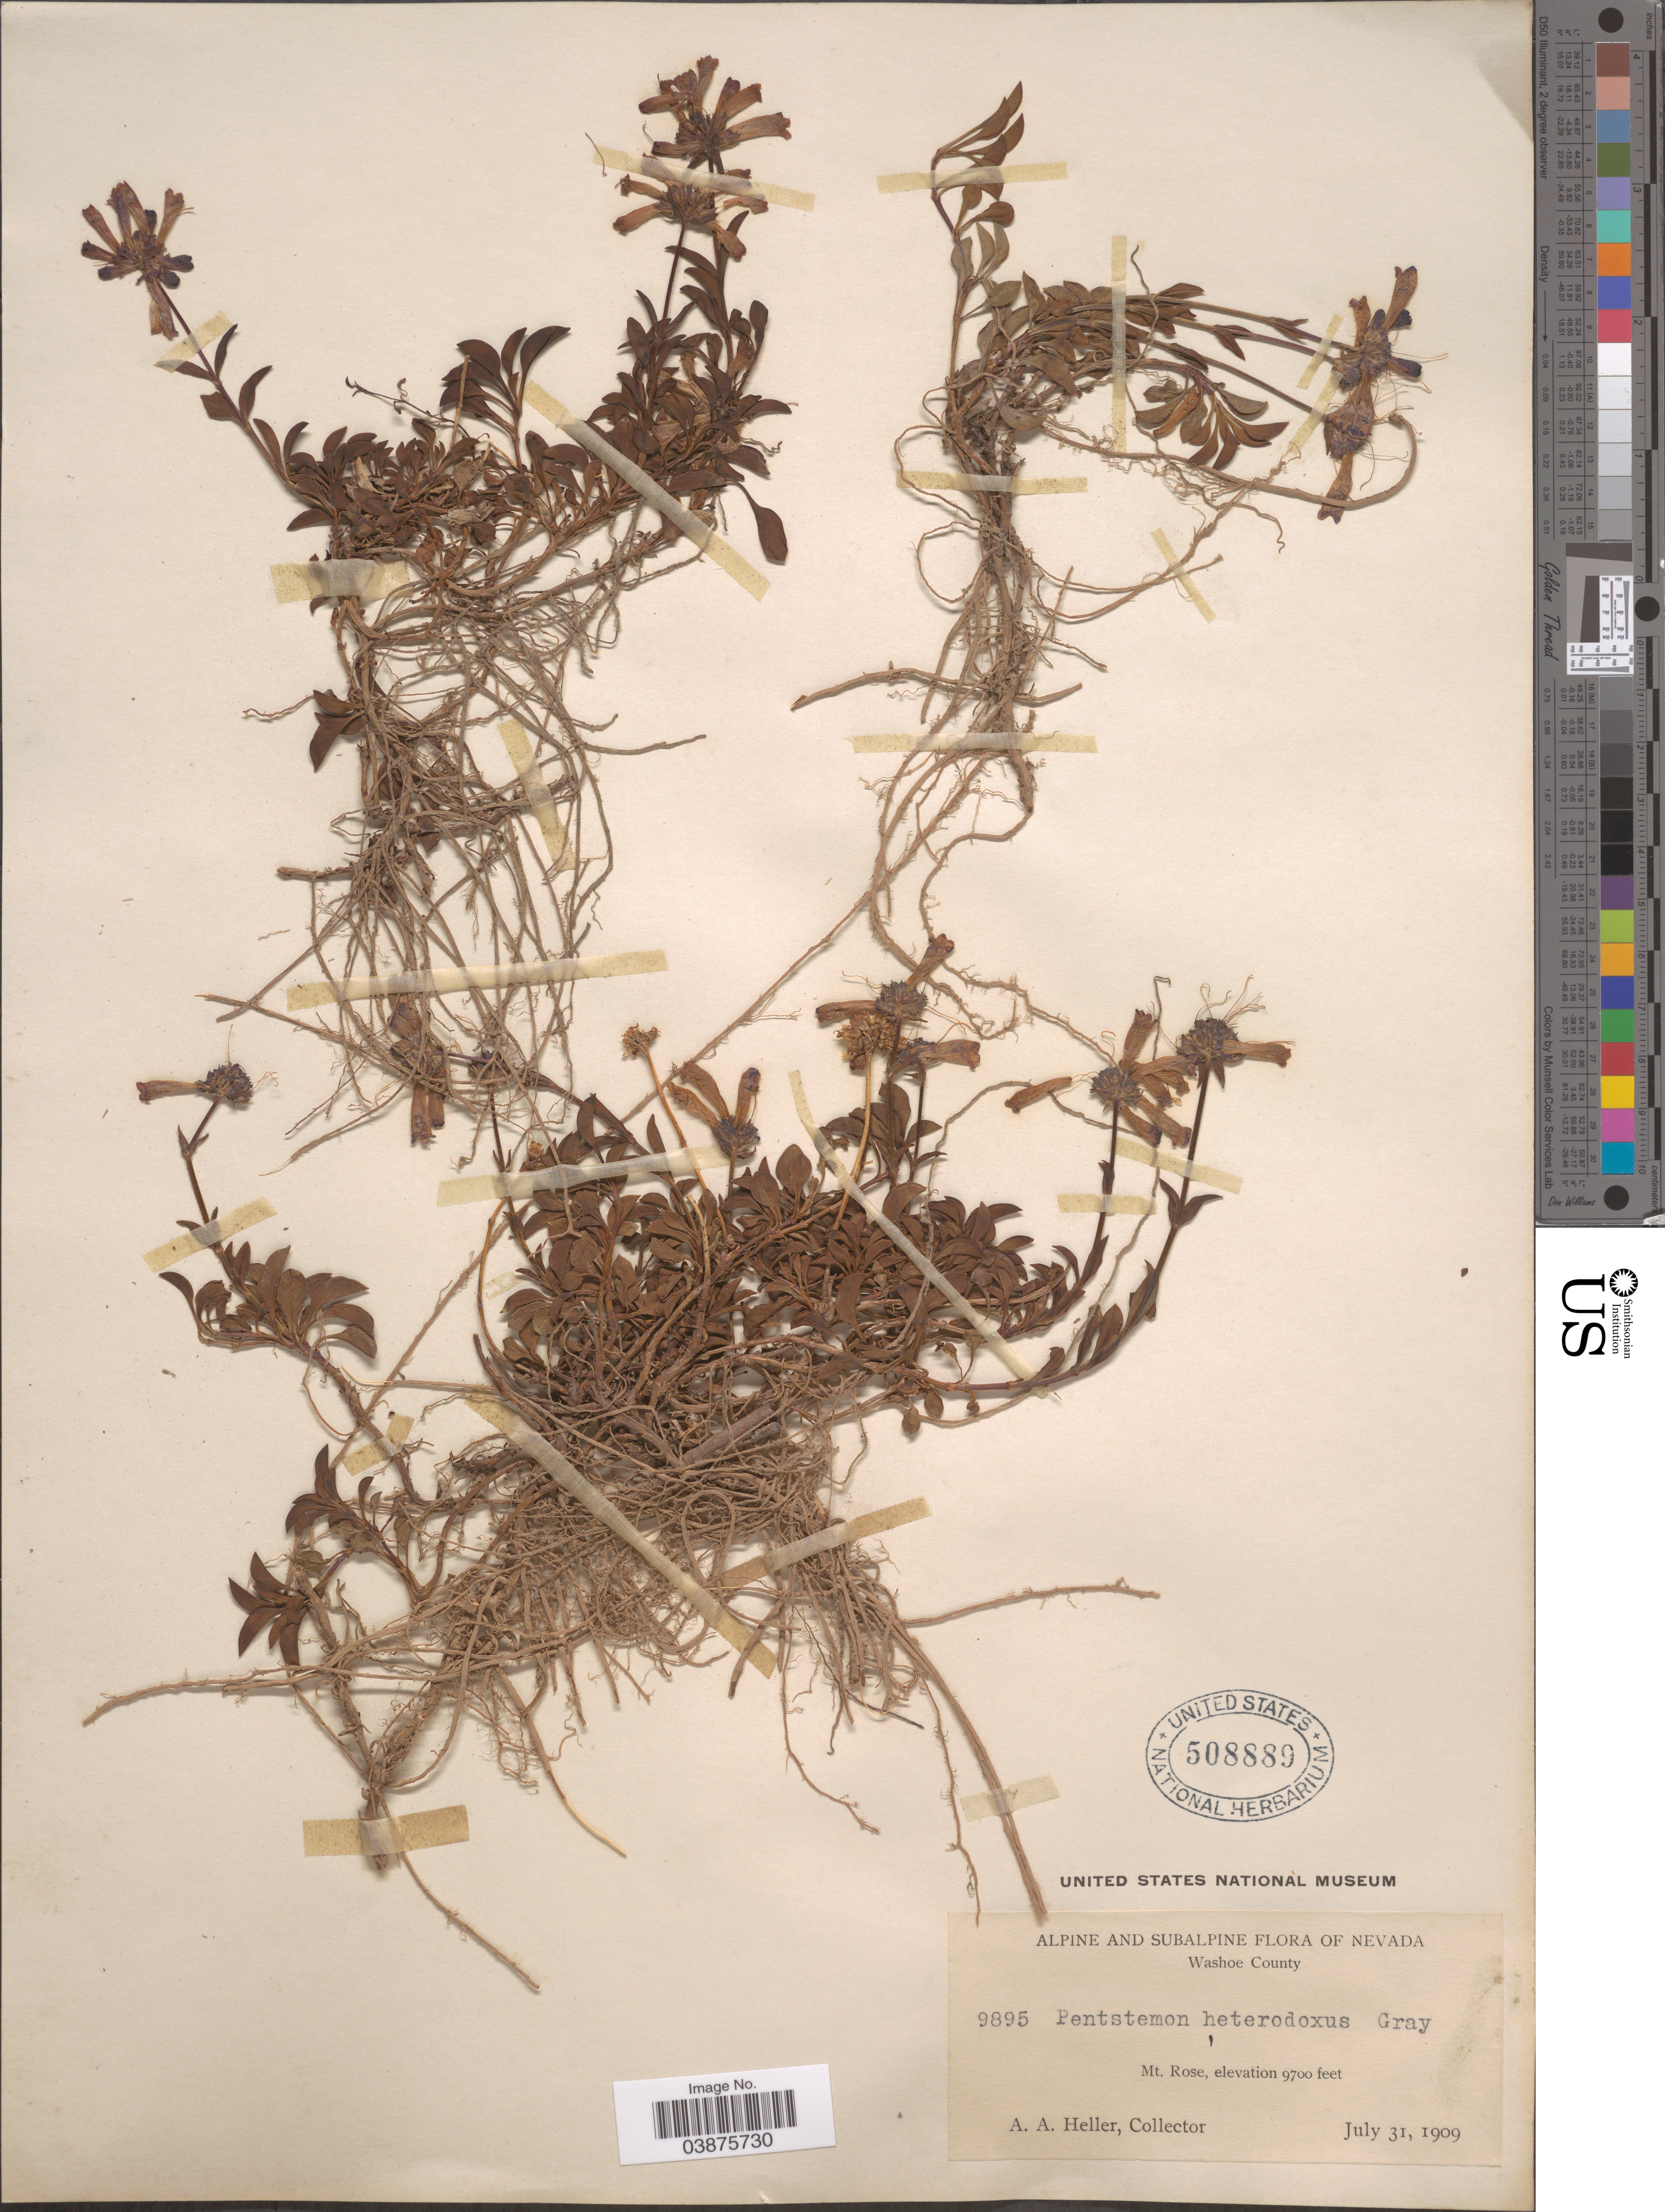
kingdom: Plantae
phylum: Tracheophyta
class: Magnoliopsida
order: Lamiales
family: Plantaginaceae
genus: Penstemon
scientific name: Penstemon heterodoxus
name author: A. Gray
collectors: A. A. Heller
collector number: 9895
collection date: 1909-07-31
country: United States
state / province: Nevada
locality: Alpine and Subalpine of Nevada. Washoe County. Mt. Rose.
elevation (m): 2957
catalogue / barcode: US 508889